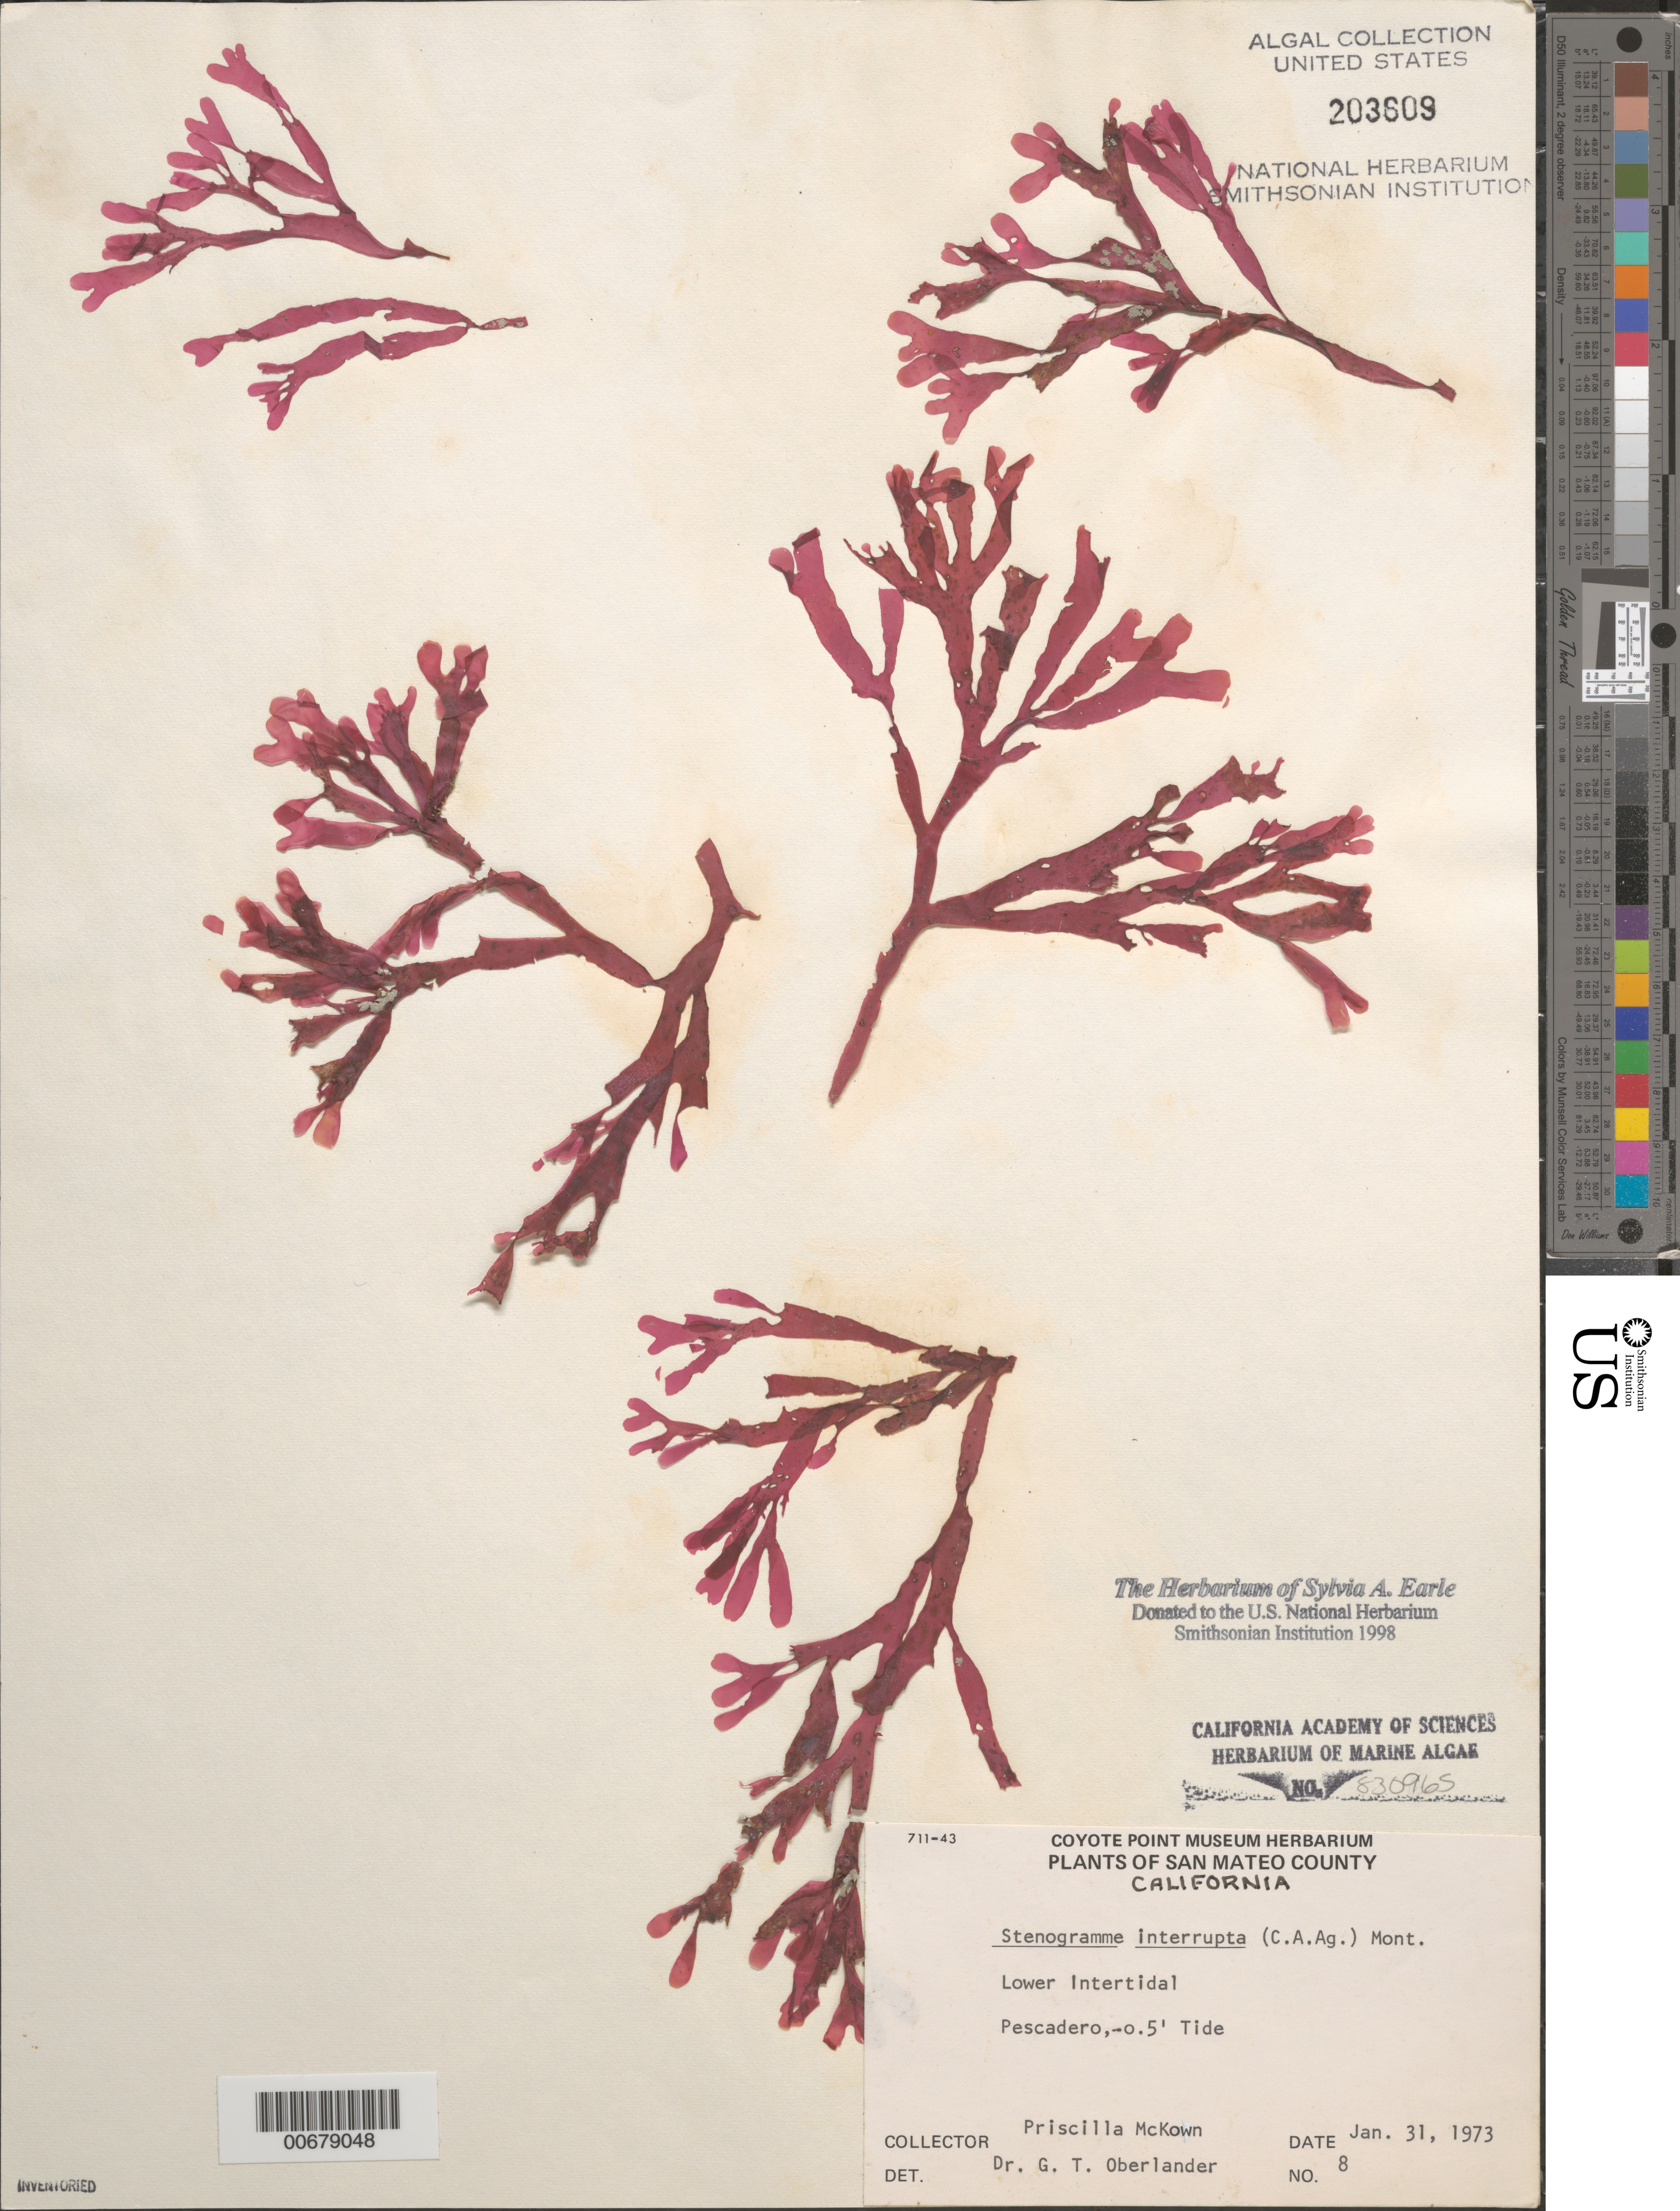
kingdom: Plantae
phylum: Rhodophyta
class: Florideophyceae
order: Gigartinales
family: Phyllophoraceae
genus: Stenogramma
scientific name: Stenogramma interruptum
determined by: Oberlander, G. T.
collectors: P. McKown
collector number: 8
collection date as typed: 31 Jan 1973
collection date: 1973-01-31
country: United States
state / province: California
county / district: San Mateo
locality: Pescadero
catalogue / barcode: US 203609